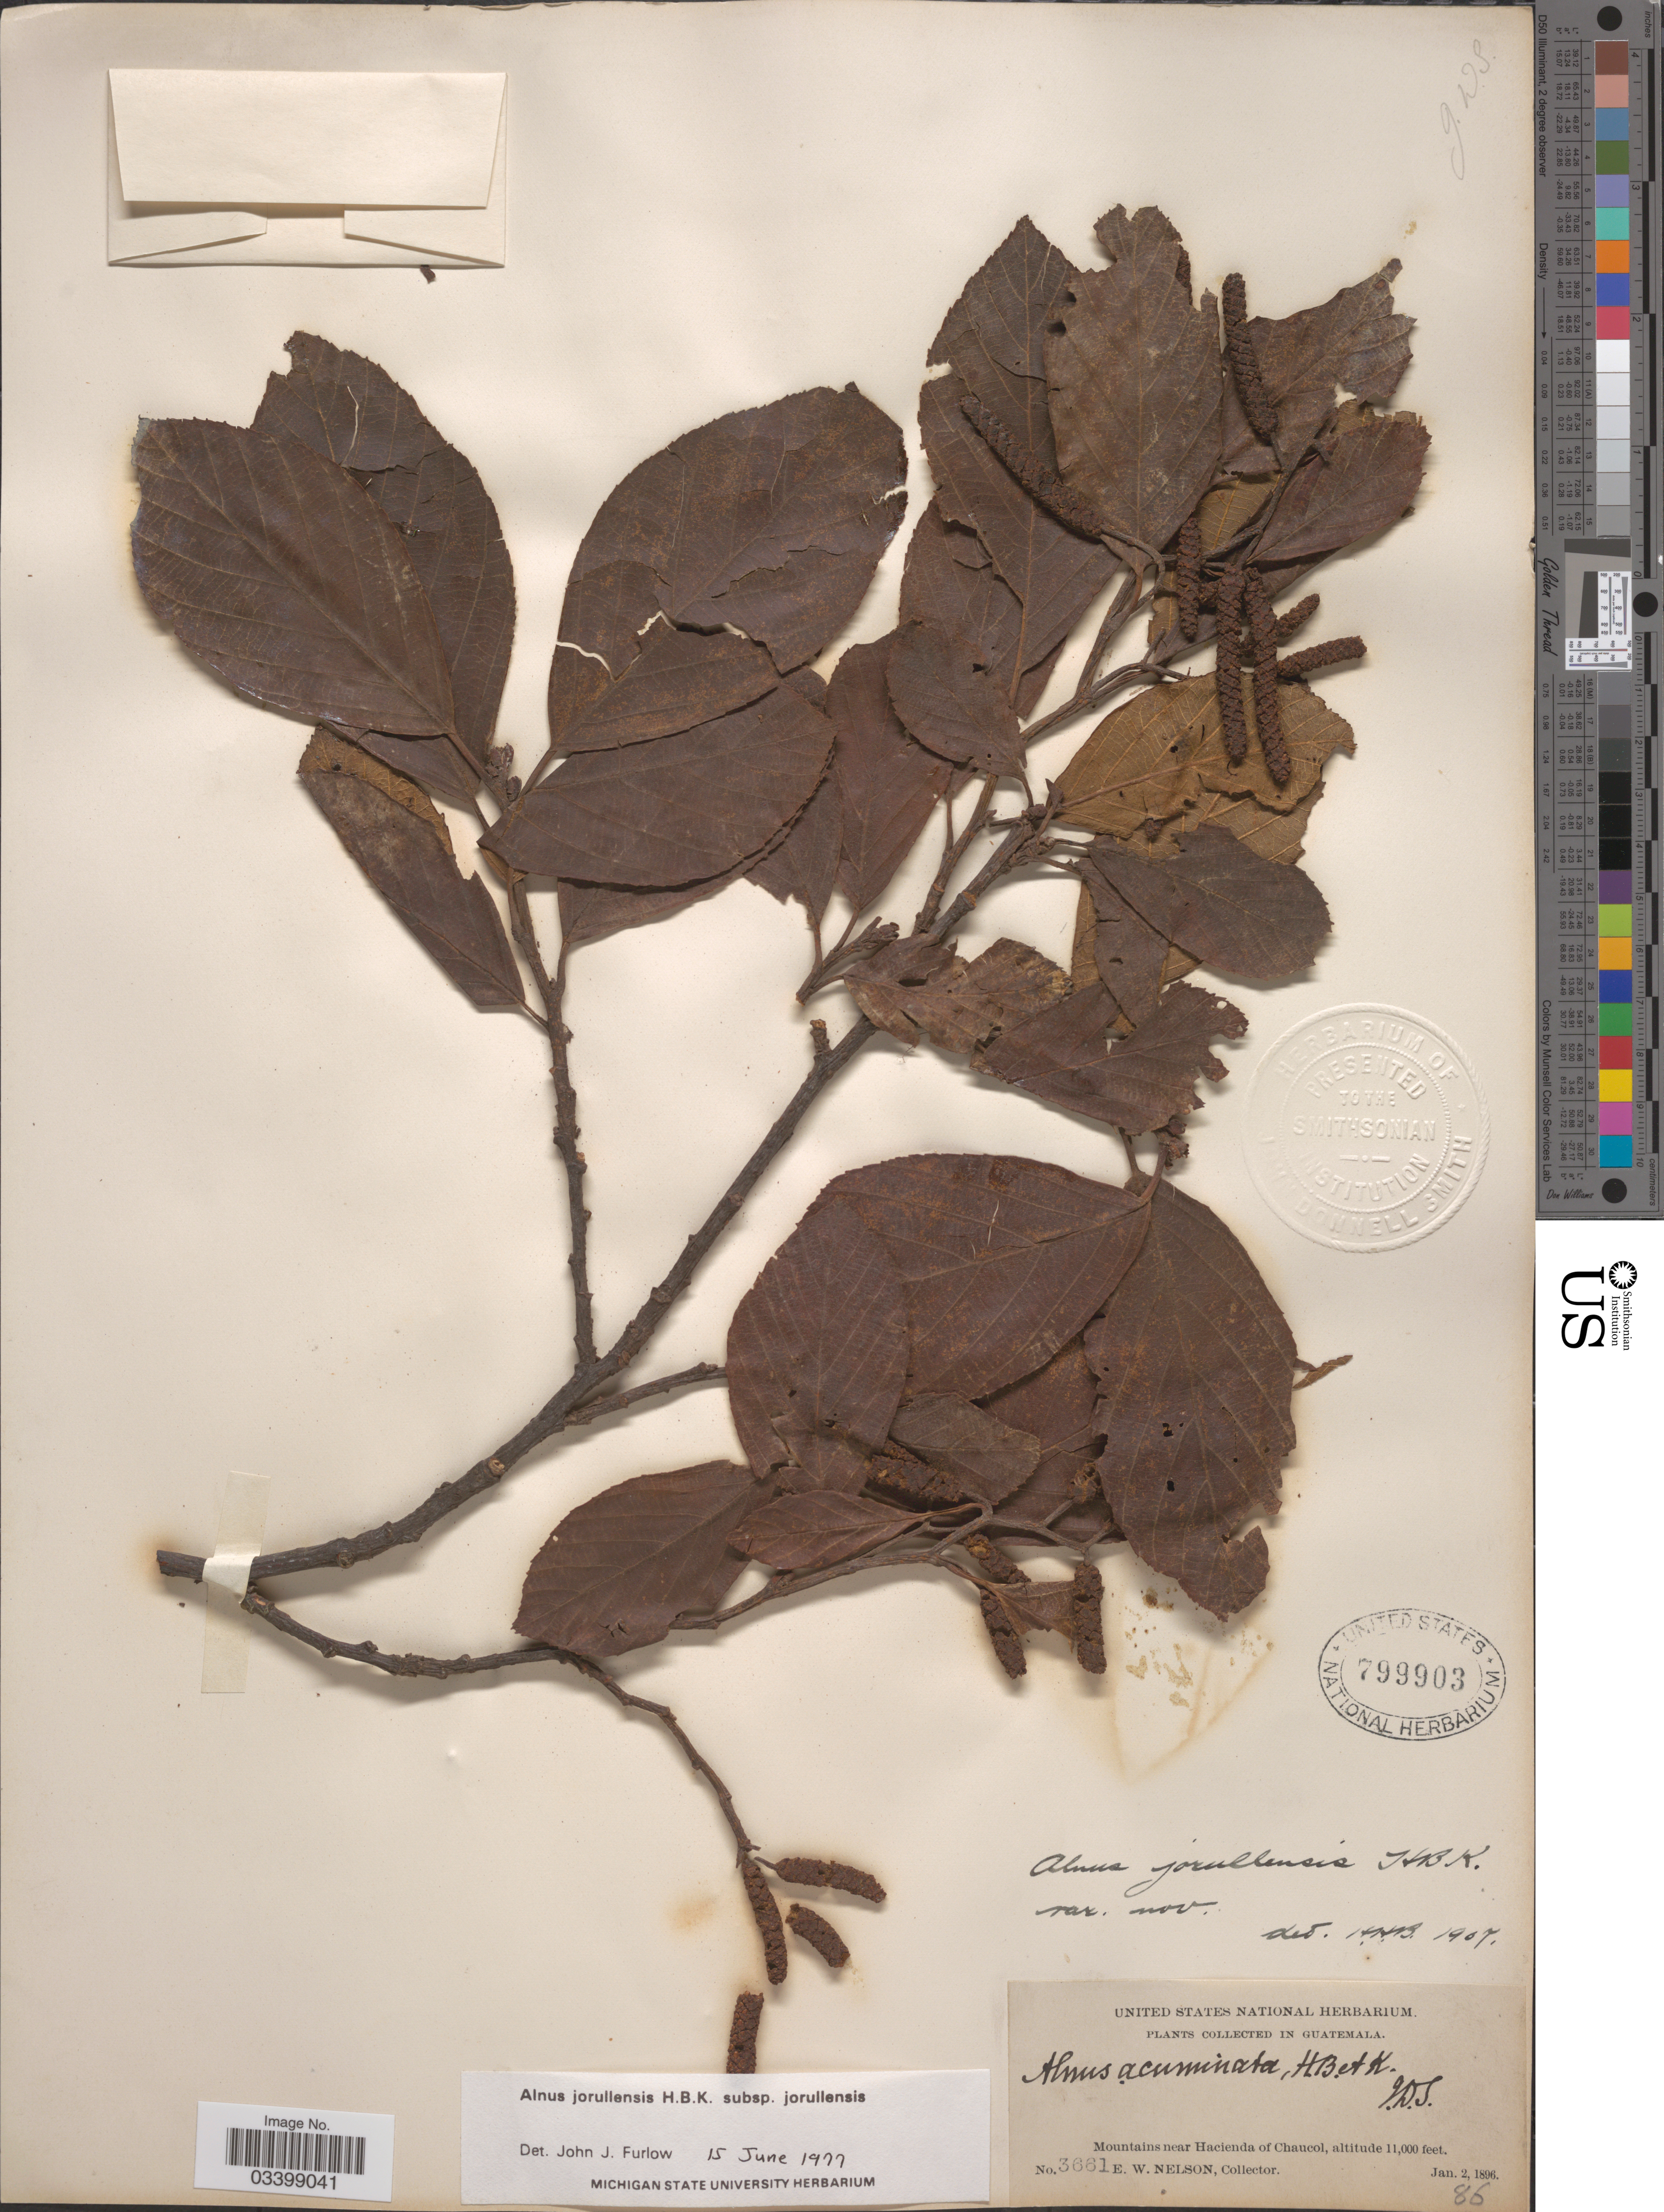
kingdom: Plantae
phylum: Tracheophyta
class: Magnoliopsida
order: Fagales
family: Betulaceae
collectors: E. W. Nelson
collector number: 3661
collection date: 1896-01-02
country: Guatemala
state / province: Guatemala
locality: Mountains near Hacienda of Chaucol.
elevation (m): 3353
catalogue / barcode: US 799903